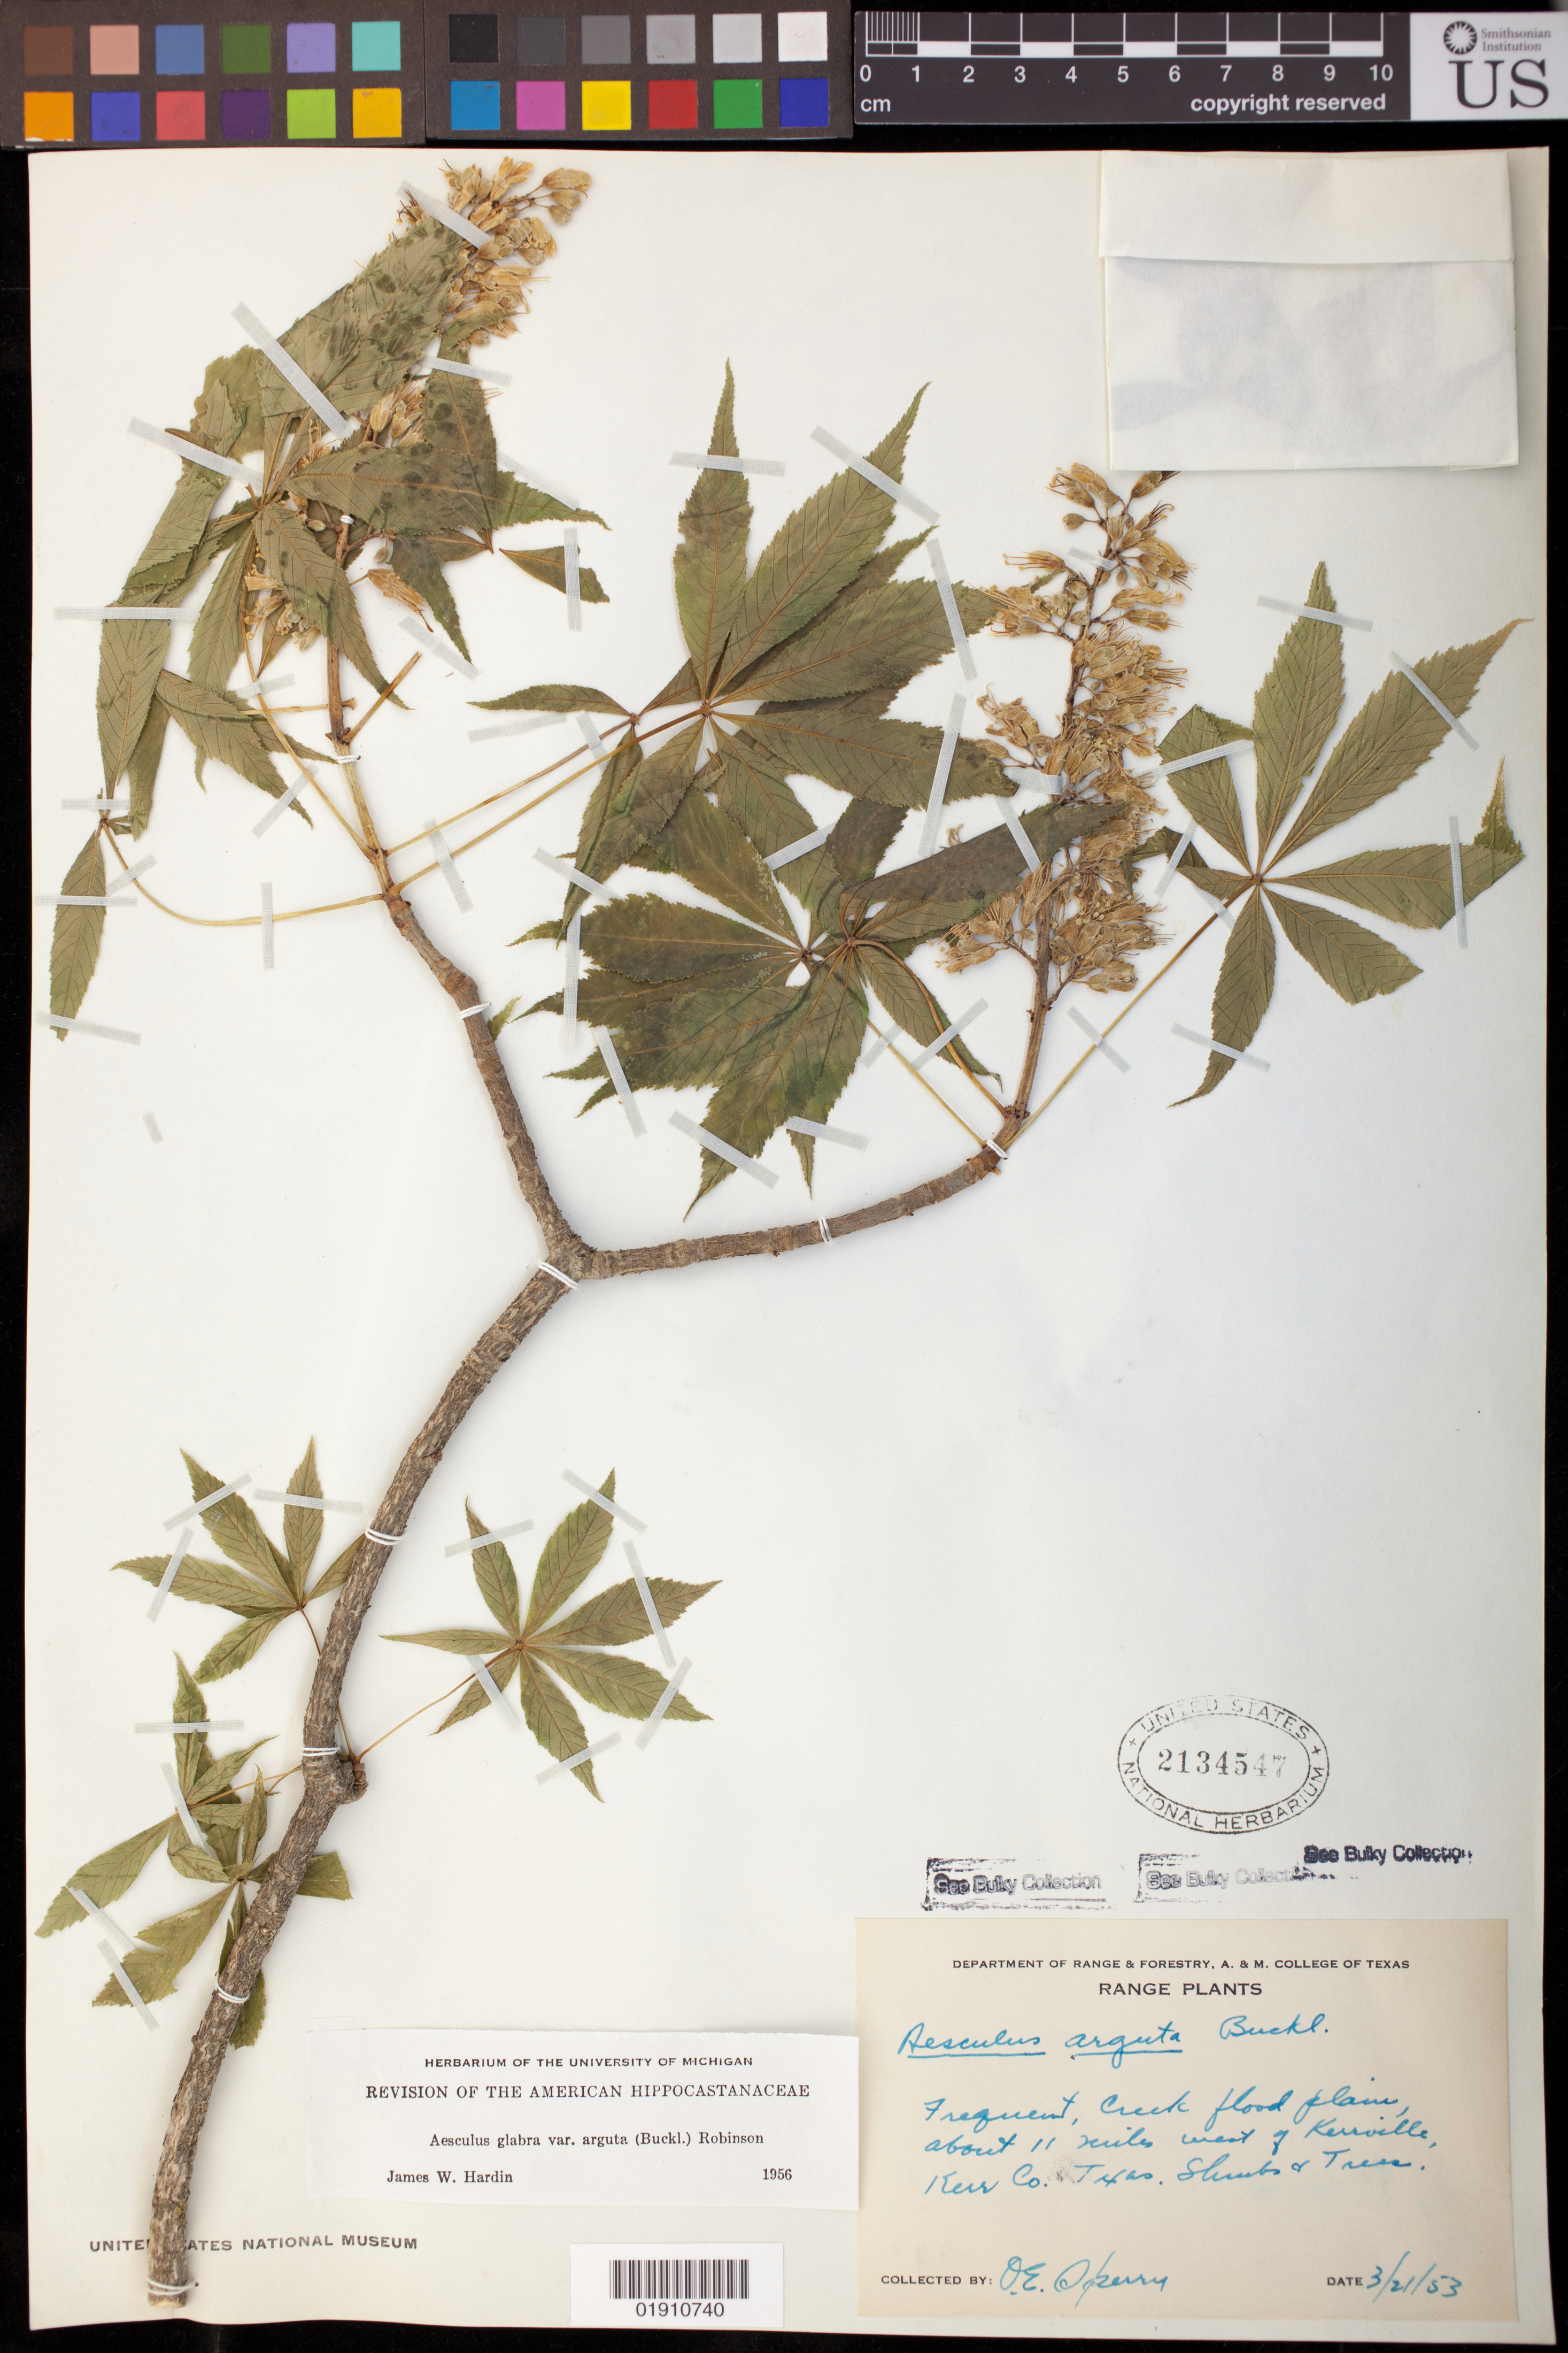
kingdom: Plantae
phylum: Tracheophyta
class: Magnoliopsida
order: Sapindales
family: Sapindaceae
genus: Aesculus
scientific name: Aesculus glabra var. anguta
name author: (Buckley) B.L. Rob.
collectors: O. E. Sperry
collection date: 1953-03-21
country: United States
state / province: Texas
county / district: Kerr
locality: about 11 miles west of Kerrville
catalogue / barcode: US 2134547